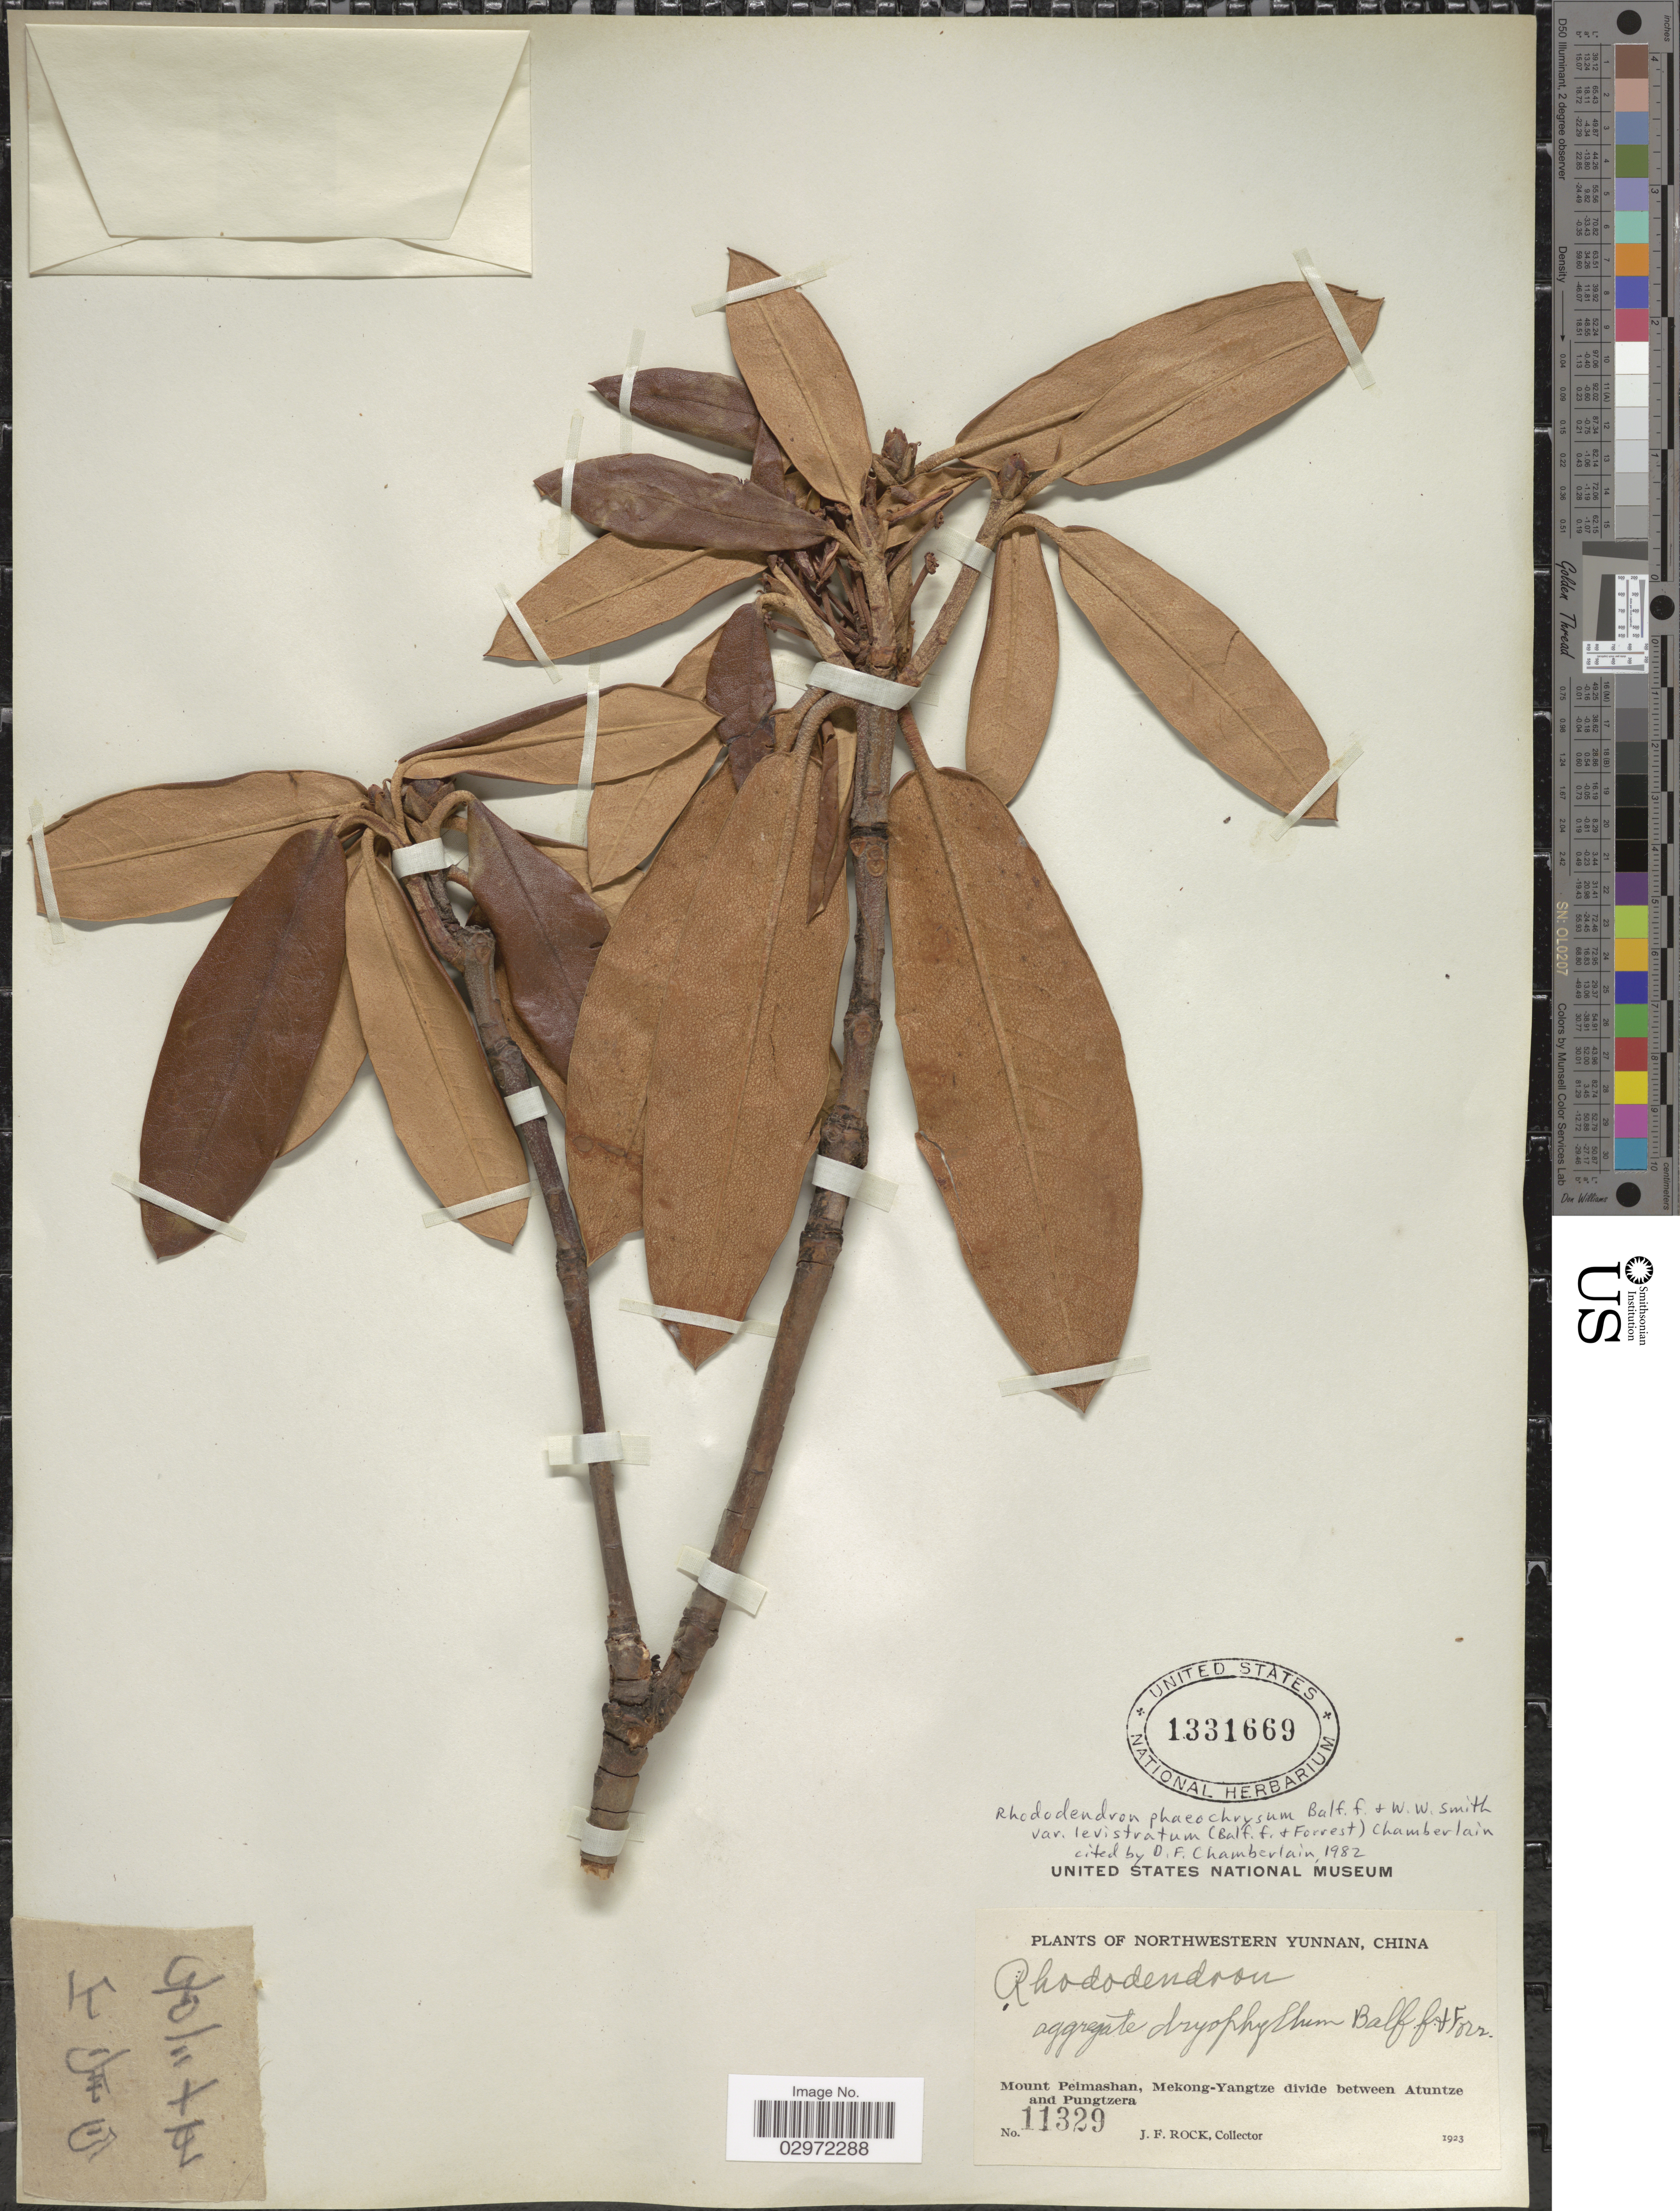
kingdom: Plantae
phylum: Tracheophyta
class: Magnoliopsida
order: Ericales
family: Ericaceae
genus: Rhododendron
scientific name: Rhododendron phaeochrysum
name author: Balf. f. & W.W. Sm.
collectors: J. Rock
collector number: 11329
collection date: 1923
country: China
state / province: Yunnan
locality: Northwestern Yunnan, Mount Peimashan, Mekong-Yangtze divide between Atuntze and Pungtzera.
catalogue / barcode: US 1331669